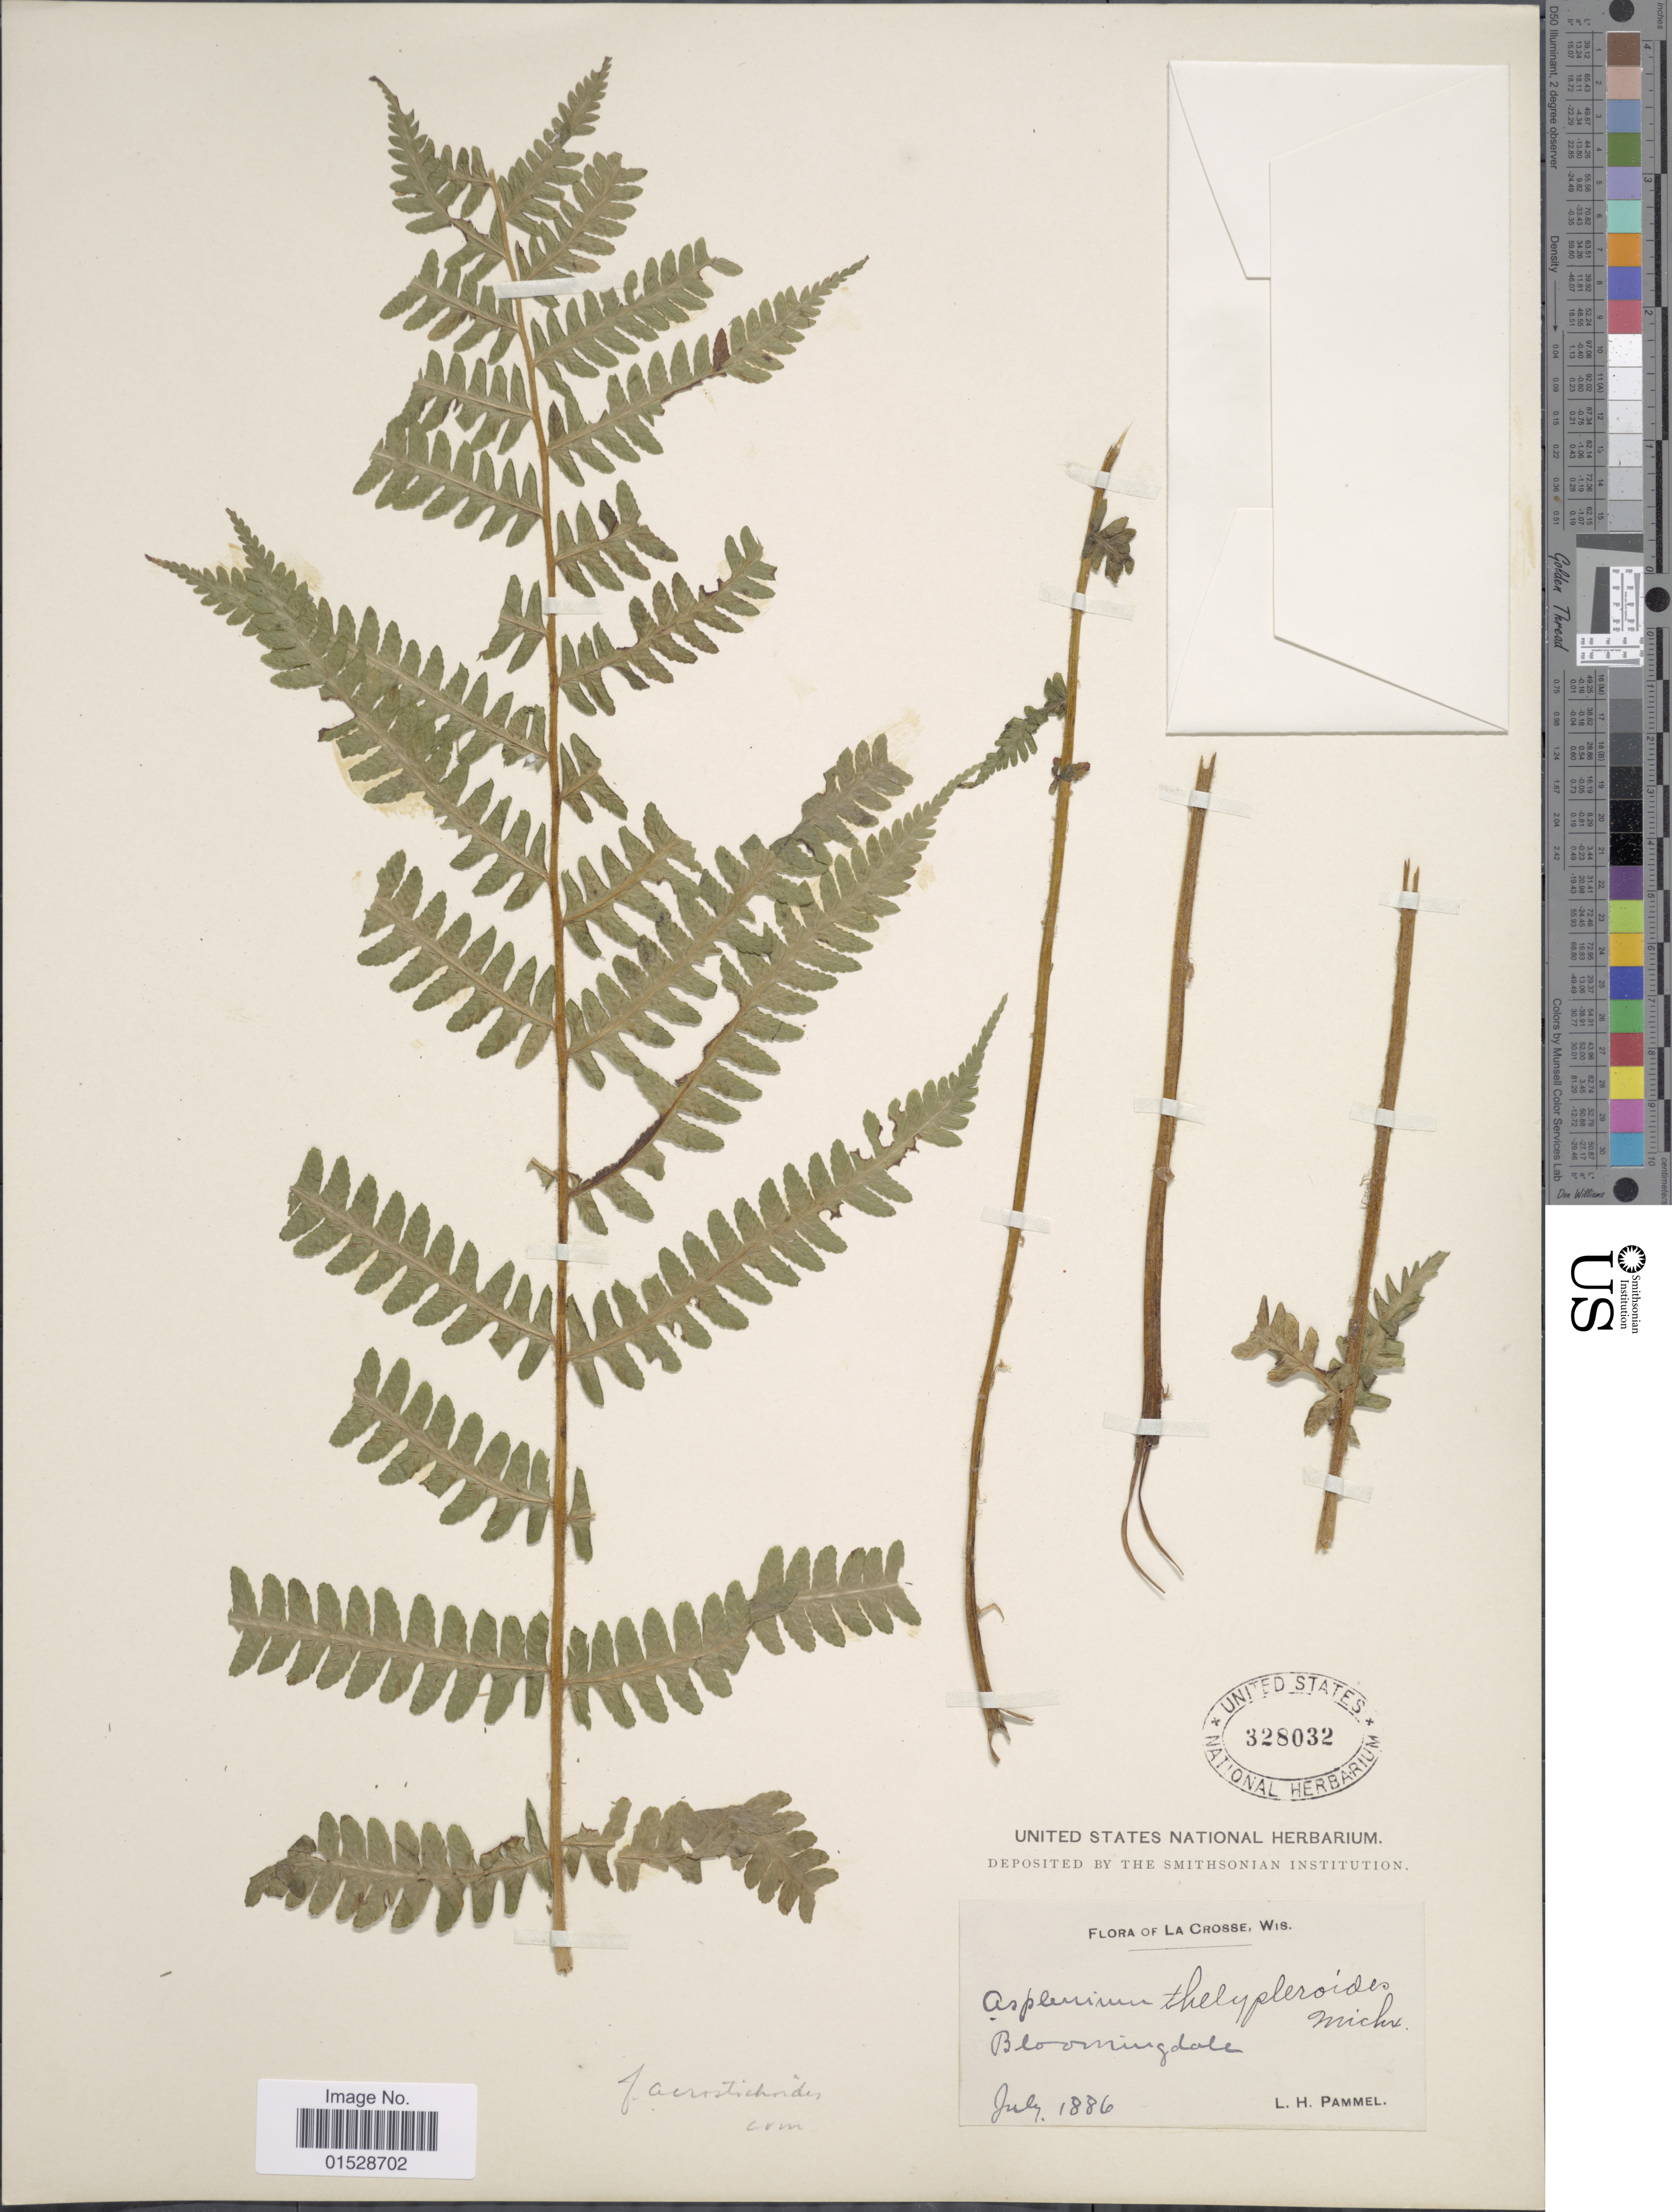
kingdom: Plantae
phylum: Tracheophyta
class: Polypodiopsida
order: Polypodiales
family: Athyriaceae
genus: Deparia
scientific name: Deparia acrostichoides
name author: (Sw.) M. Kato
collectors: L. Pammel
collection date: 1886-07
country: United States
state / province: Wisconsin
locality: La Crosse, Wis, Bloomingdale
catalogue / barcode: US 328032